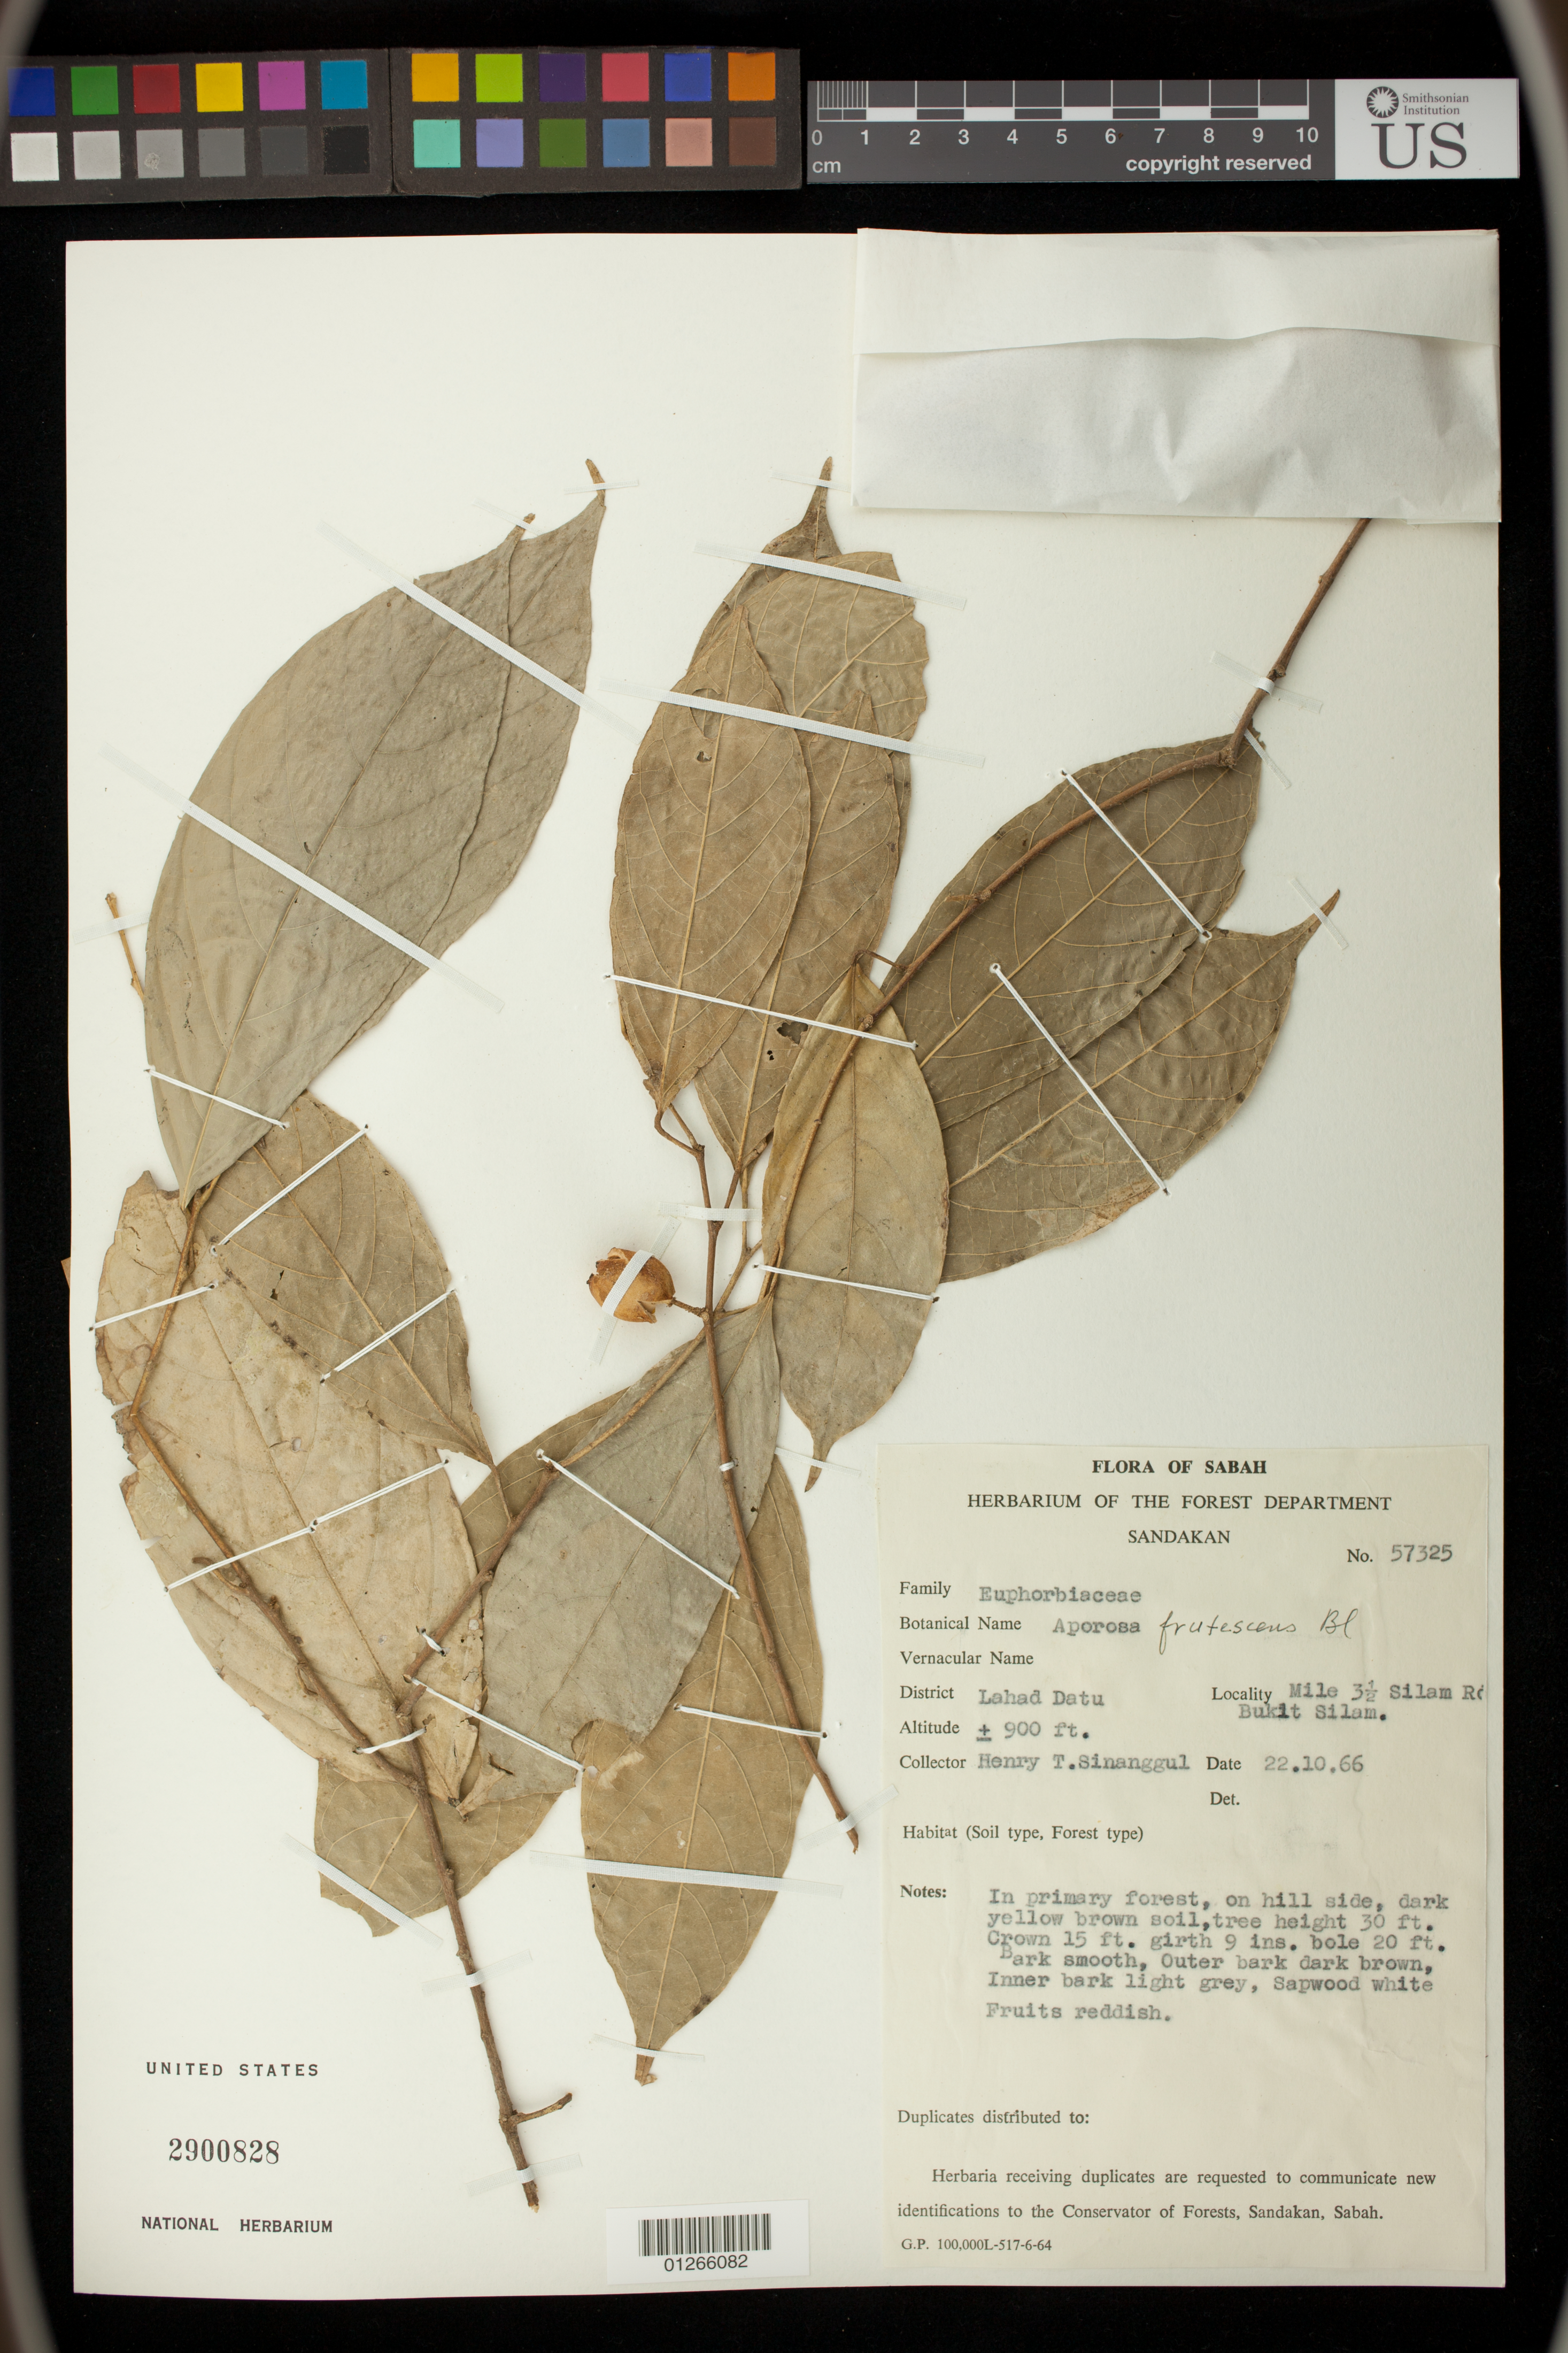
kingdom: Plantae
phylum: Tracheophyta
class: Magnoliopsida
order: Malpighiales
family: Phyllanthaceae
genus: Aporosa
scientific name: Aporosa frutescens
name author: Blume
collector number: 57325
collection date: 1966-10-22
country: Malaysia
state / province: Sabah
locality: District: Lahad Datu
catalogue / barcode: US 2900828